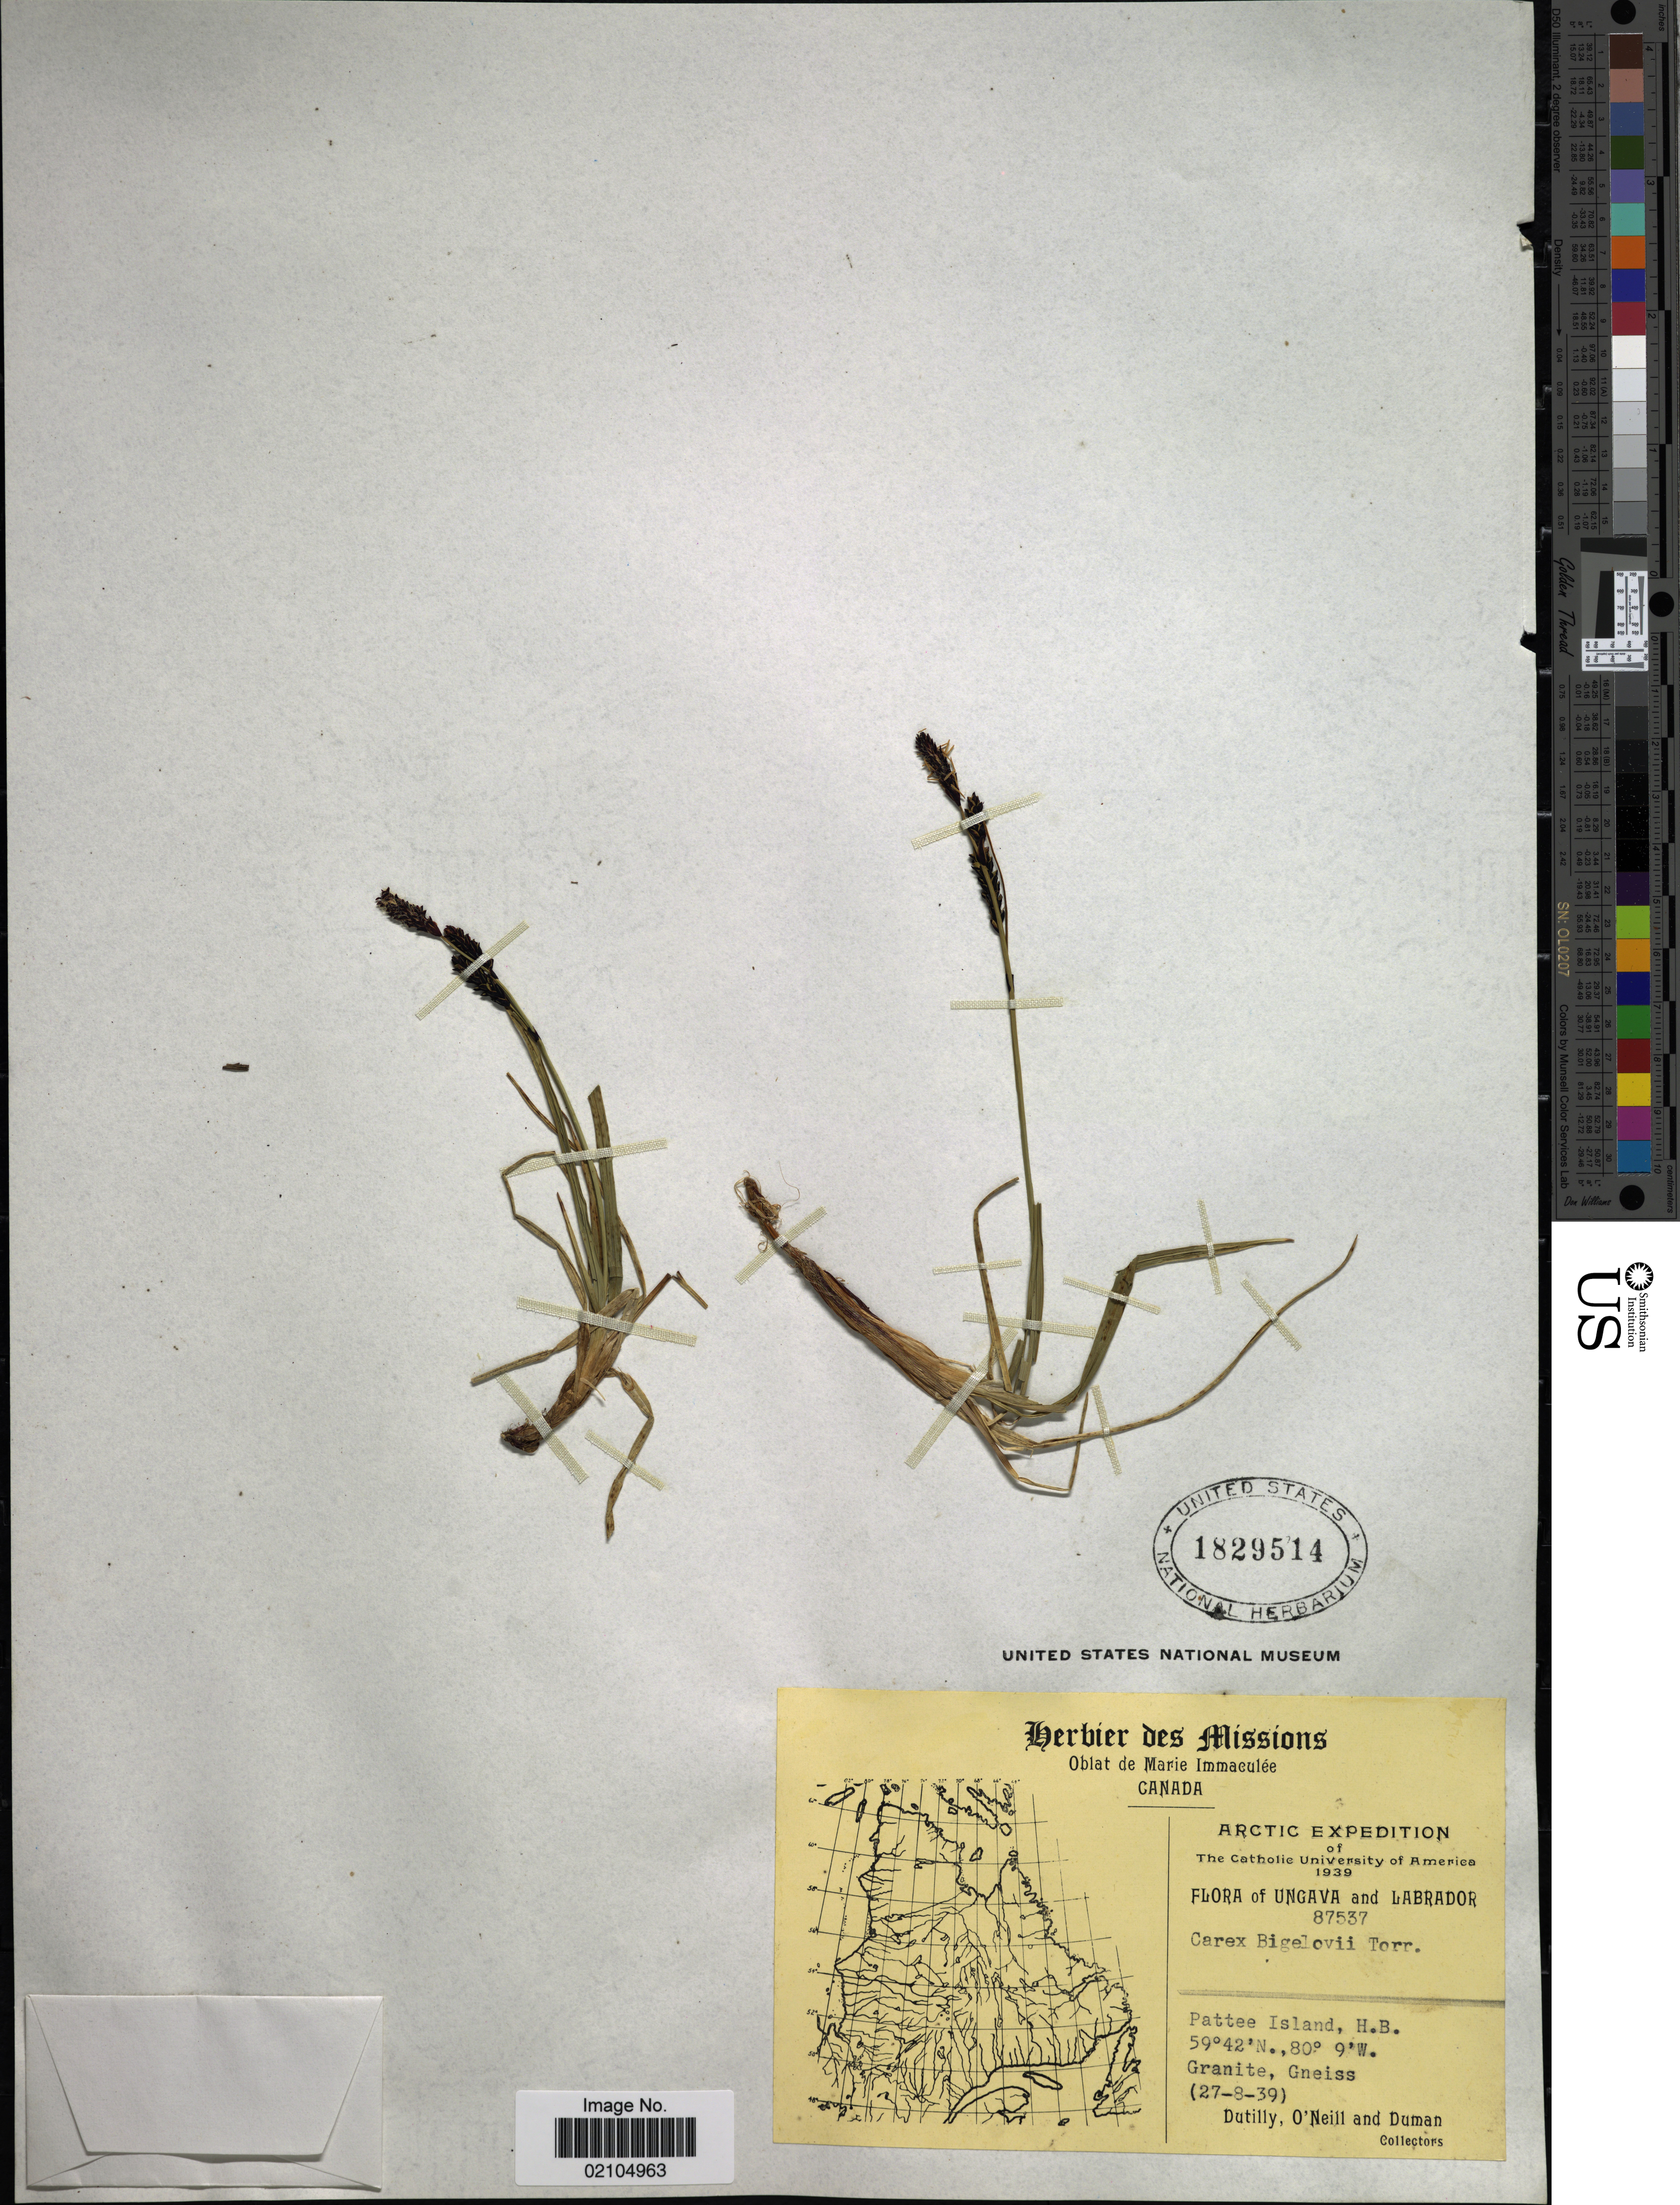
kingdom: Plantae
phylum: Tracheophyta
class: Liliopsida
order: Poales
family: Cyperaceae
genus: Carex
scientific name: Carex bigelowii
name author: Torr. ex Schwein.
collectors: -. Dutilly, O' Neill & -. Duman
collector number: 87537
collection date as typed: Transcribed d/m/y: 27/8/39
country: Canada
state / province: Newfoundland and Labrador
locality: Arctic. Ungava and Labrador. Pattee Island, H.B.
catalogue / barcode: US 1829514